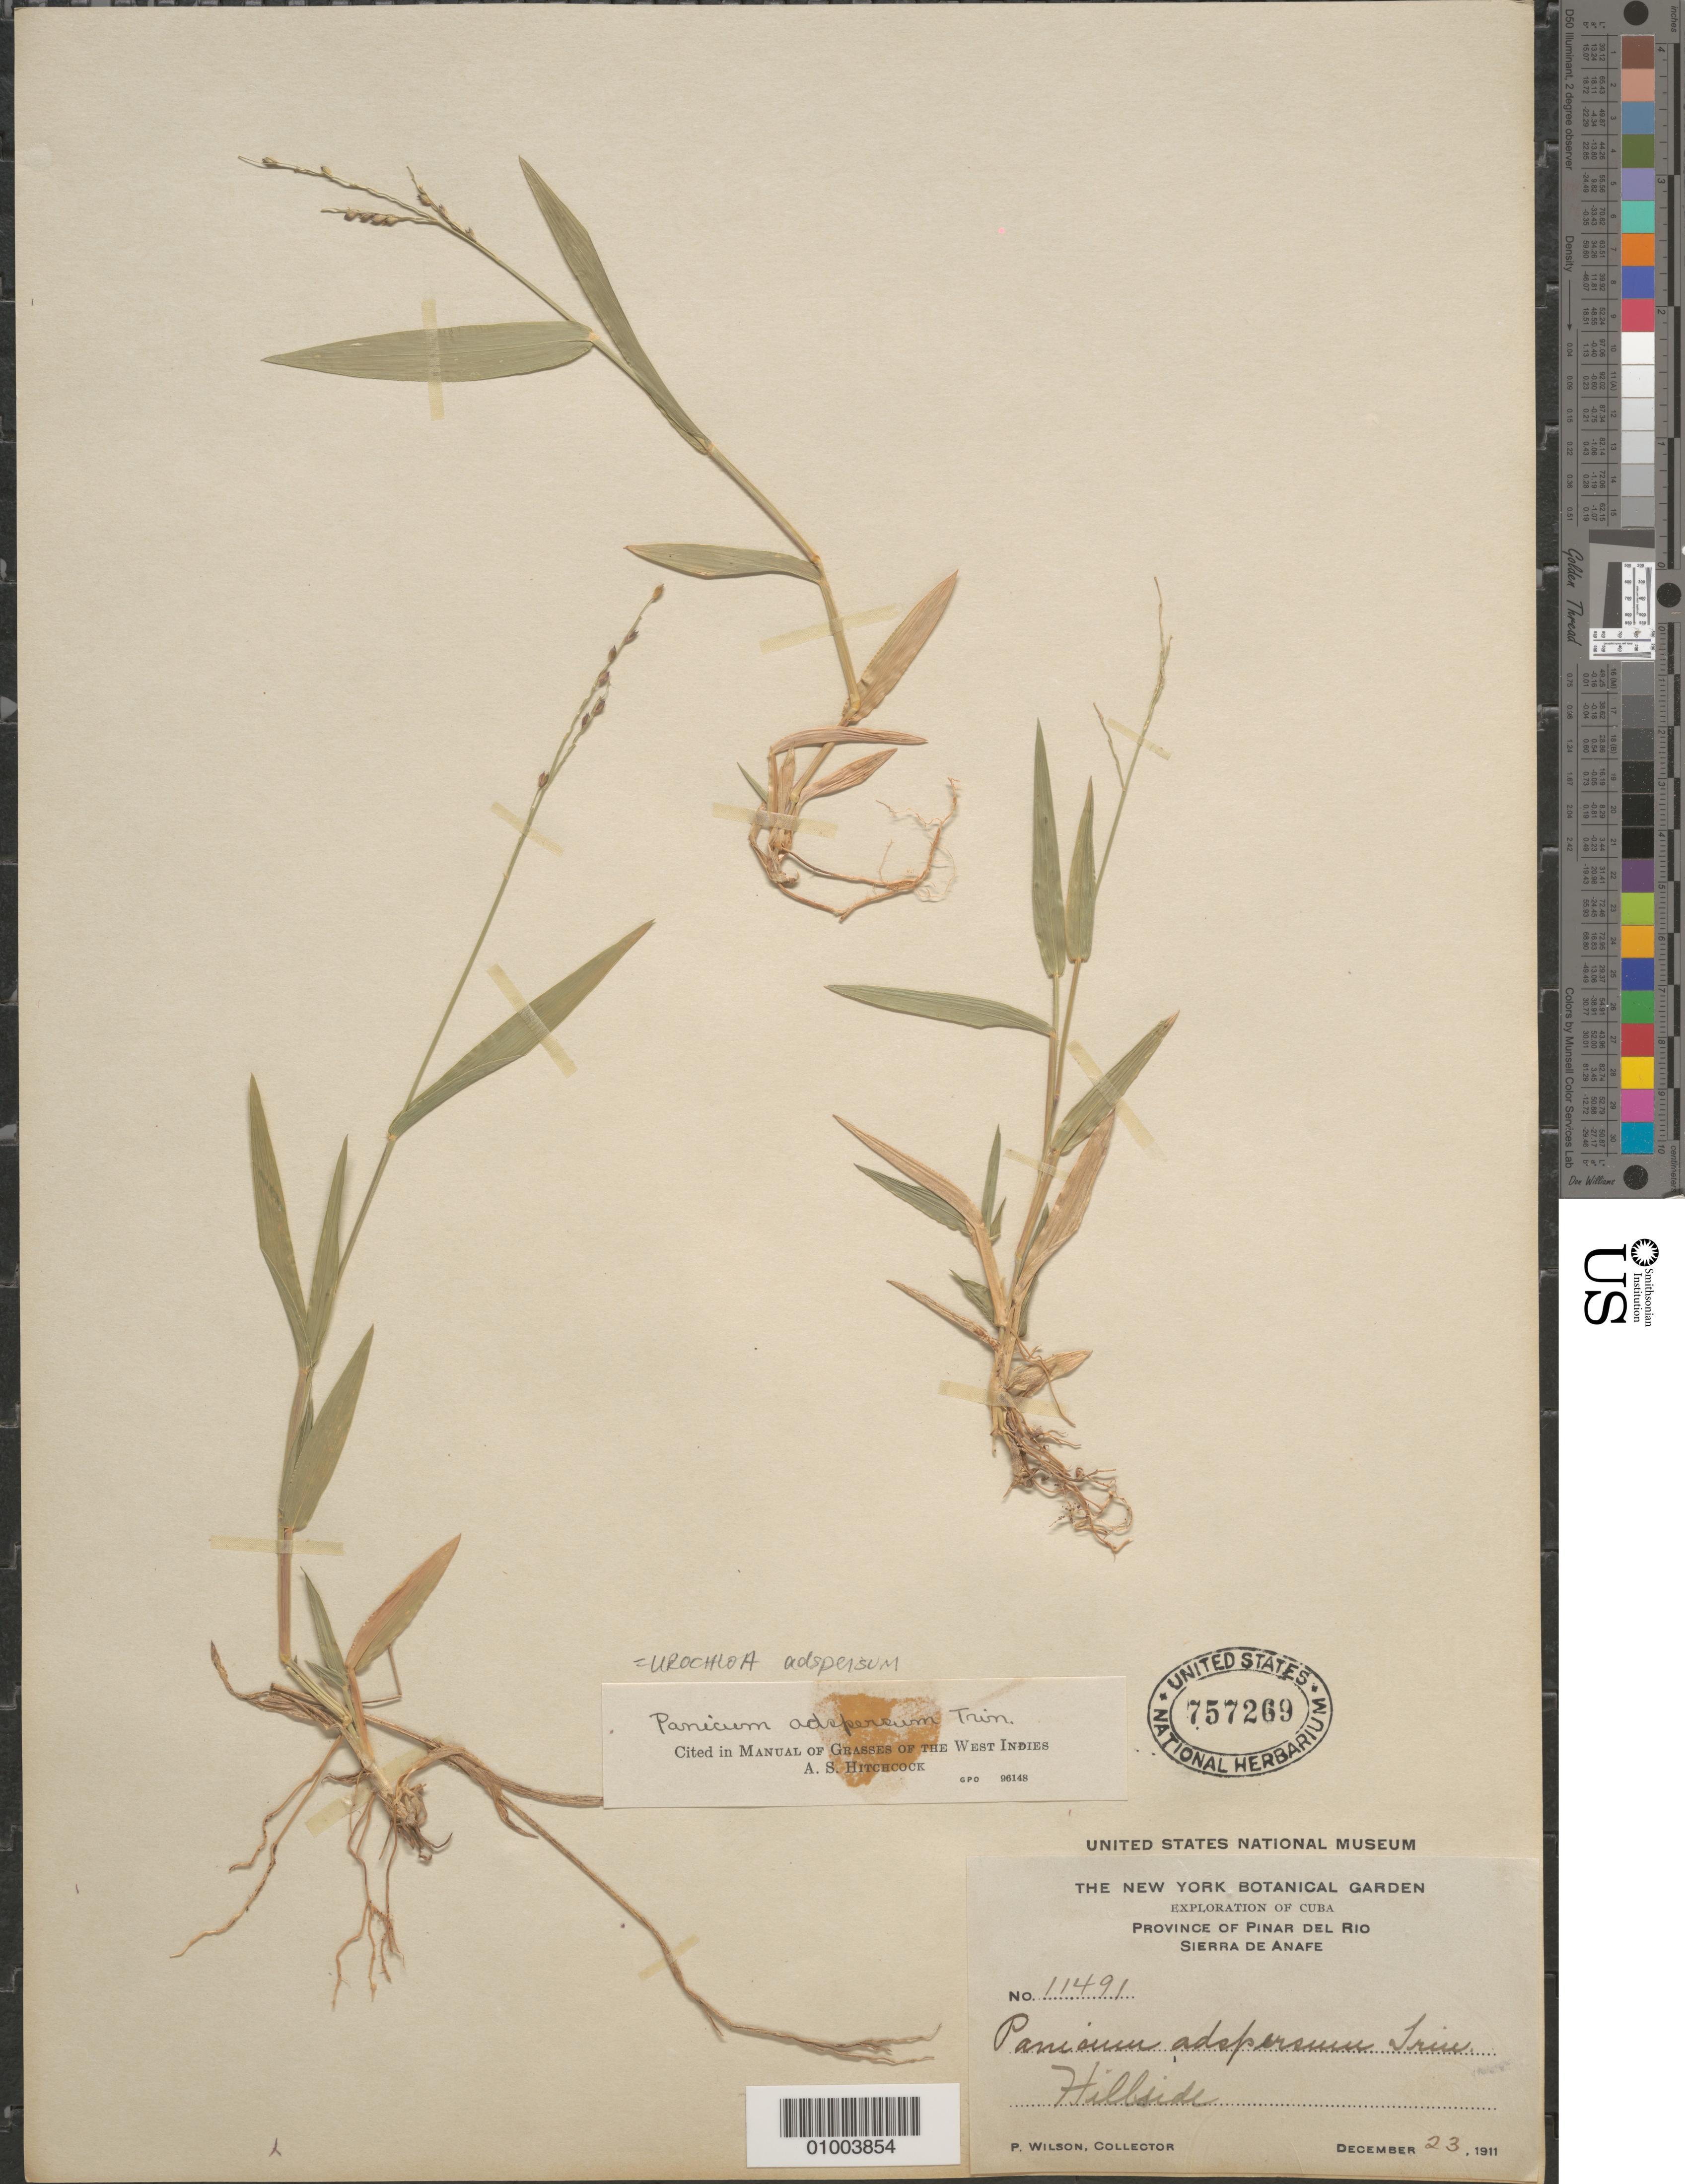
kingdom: Plantae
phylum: Tracheophyta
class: Liliopsida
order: Poales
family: Poaceae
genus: Urochloa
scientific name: Urochloa adspersa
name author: (Trin.) R.D. Webster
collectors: P. Wilson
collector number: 11491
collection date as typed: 23 Dec 1911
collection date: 1911-12-23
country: Cuba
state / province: Pinar del Rio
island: Cuba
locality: Hillside Sierra de Anafe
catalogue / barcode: US 757269